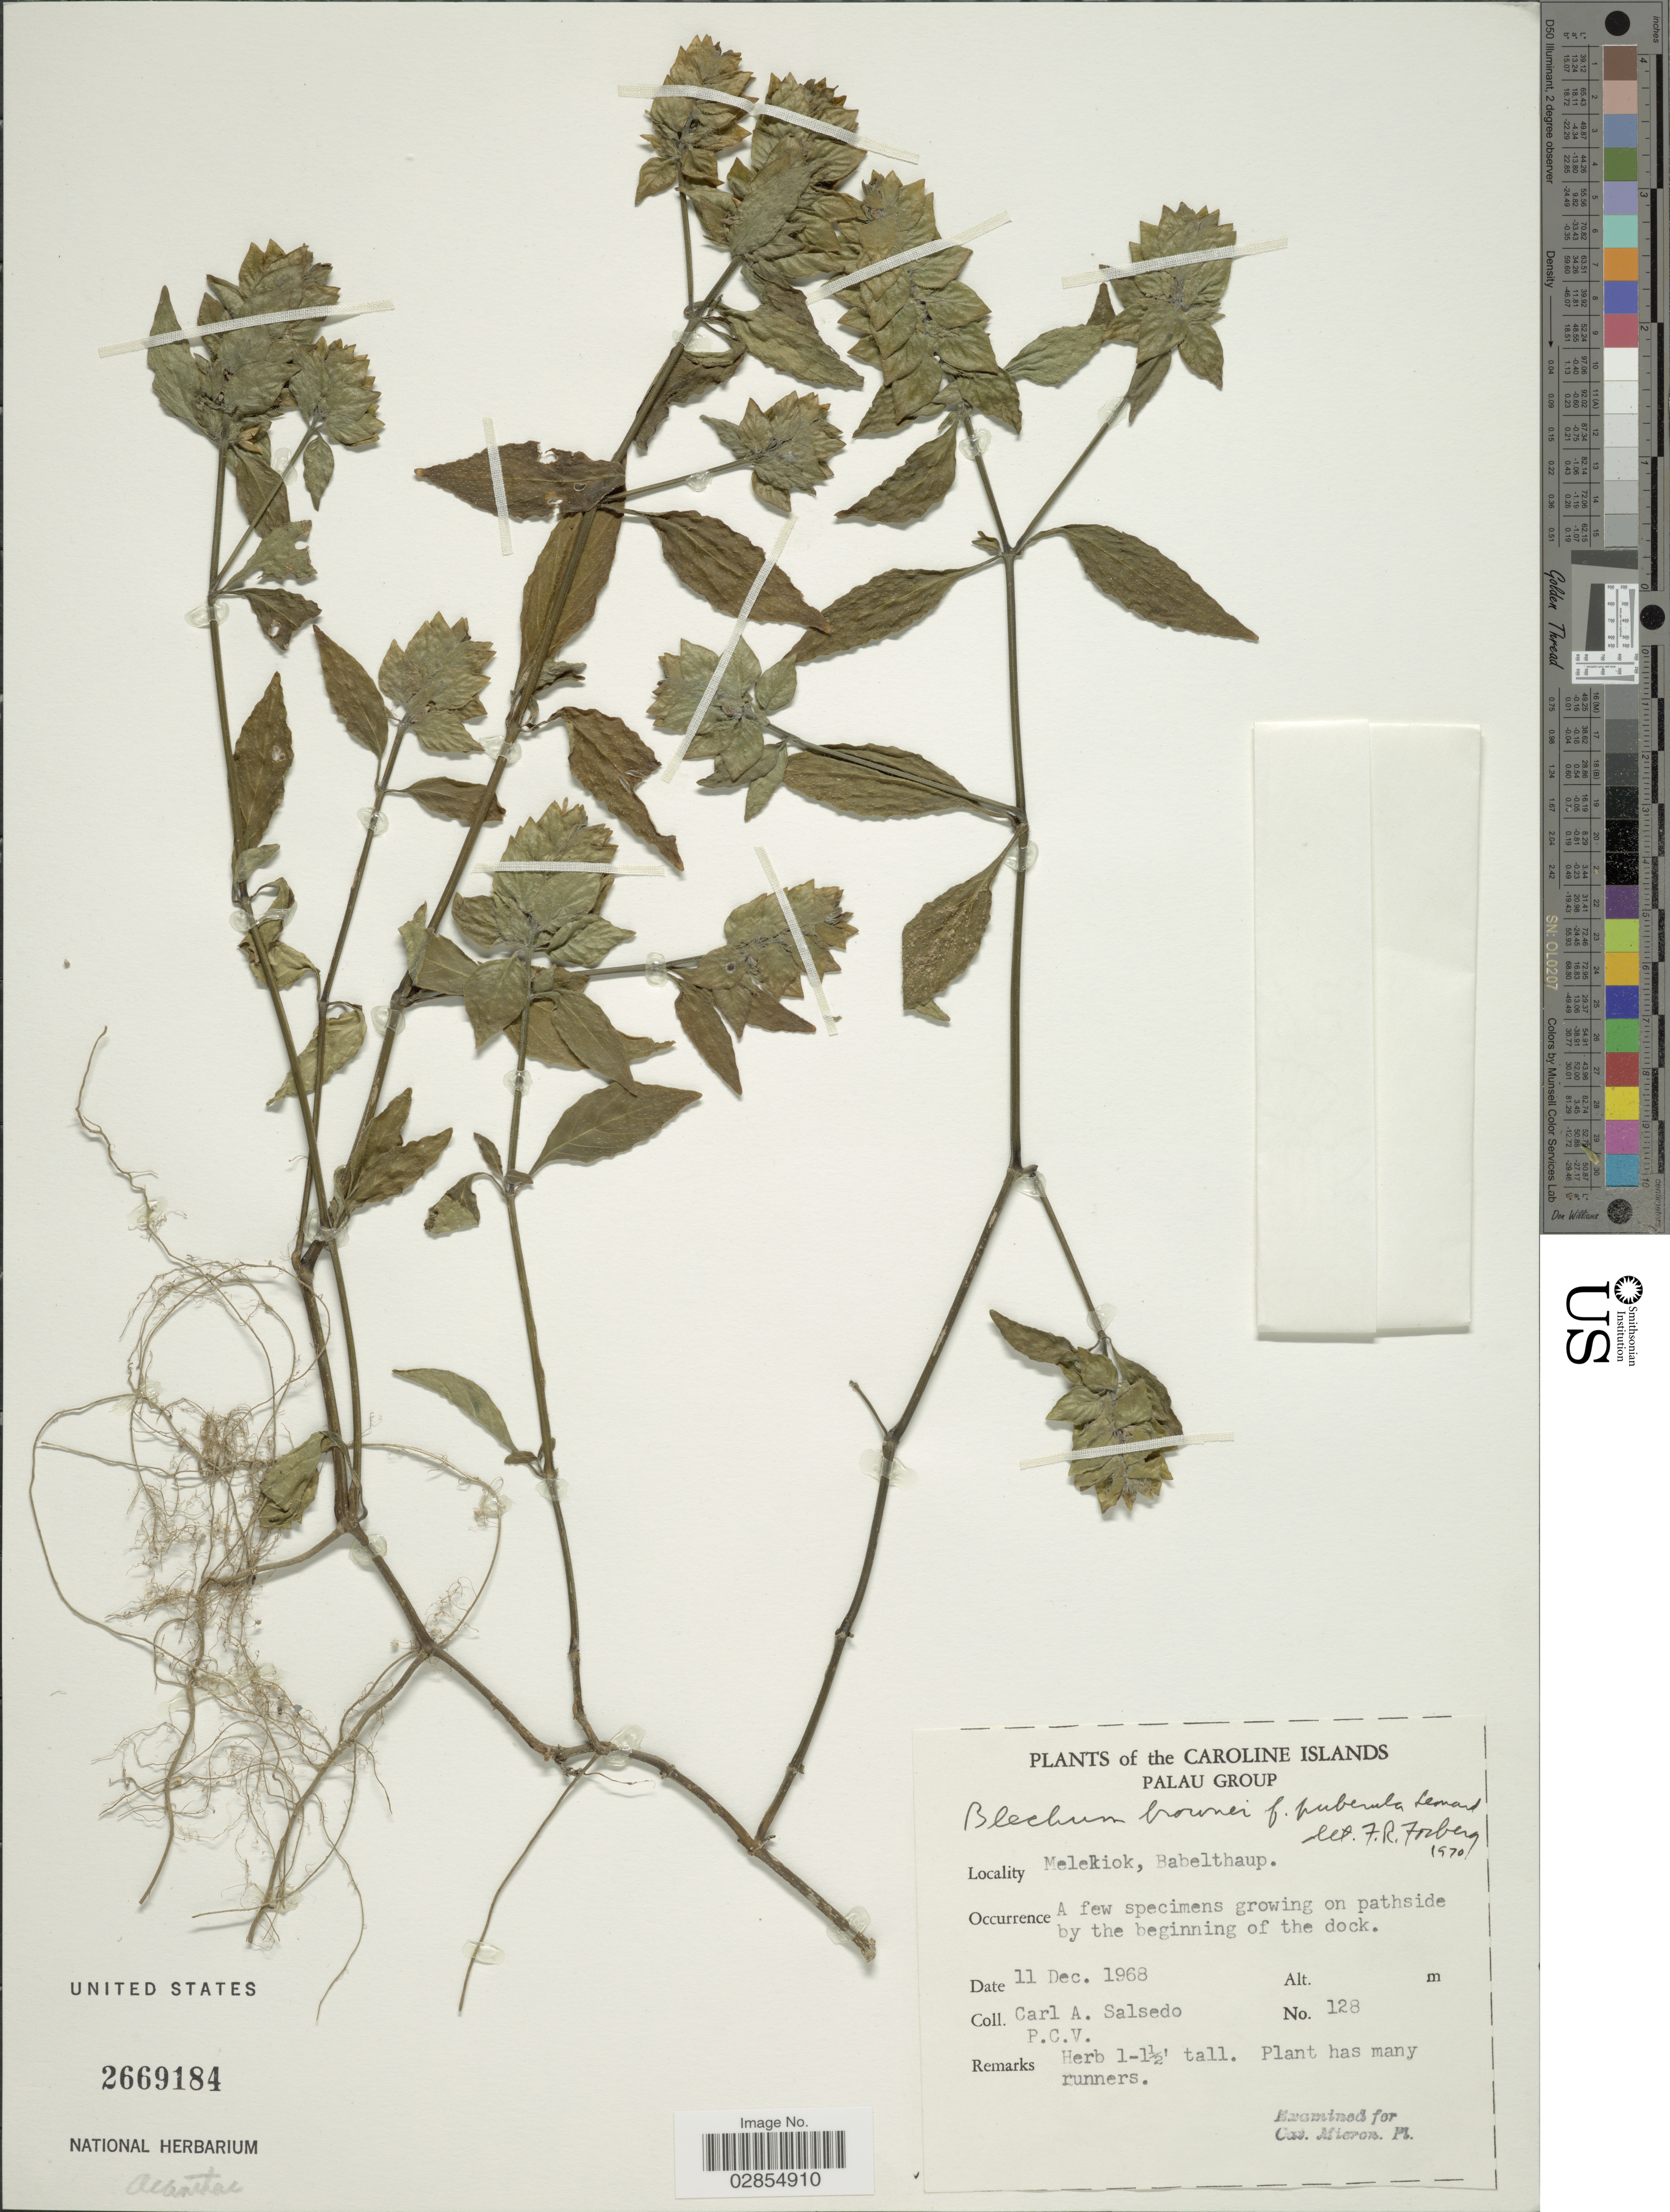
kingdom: Plantae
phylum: Tracheophyta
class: Magnoliopsida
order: Lamiales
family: Acanthaceae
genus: Blechum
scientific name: Blechum pyramidatum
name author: (Lam.) Urb.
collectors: C.A. Salsedo & P. C. V.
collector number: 128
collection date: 1968-12-11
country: Palau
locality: Caroline Islands. Palau Group. Melekiok, Babelthaup.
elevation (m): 0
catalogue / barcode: US 2669184